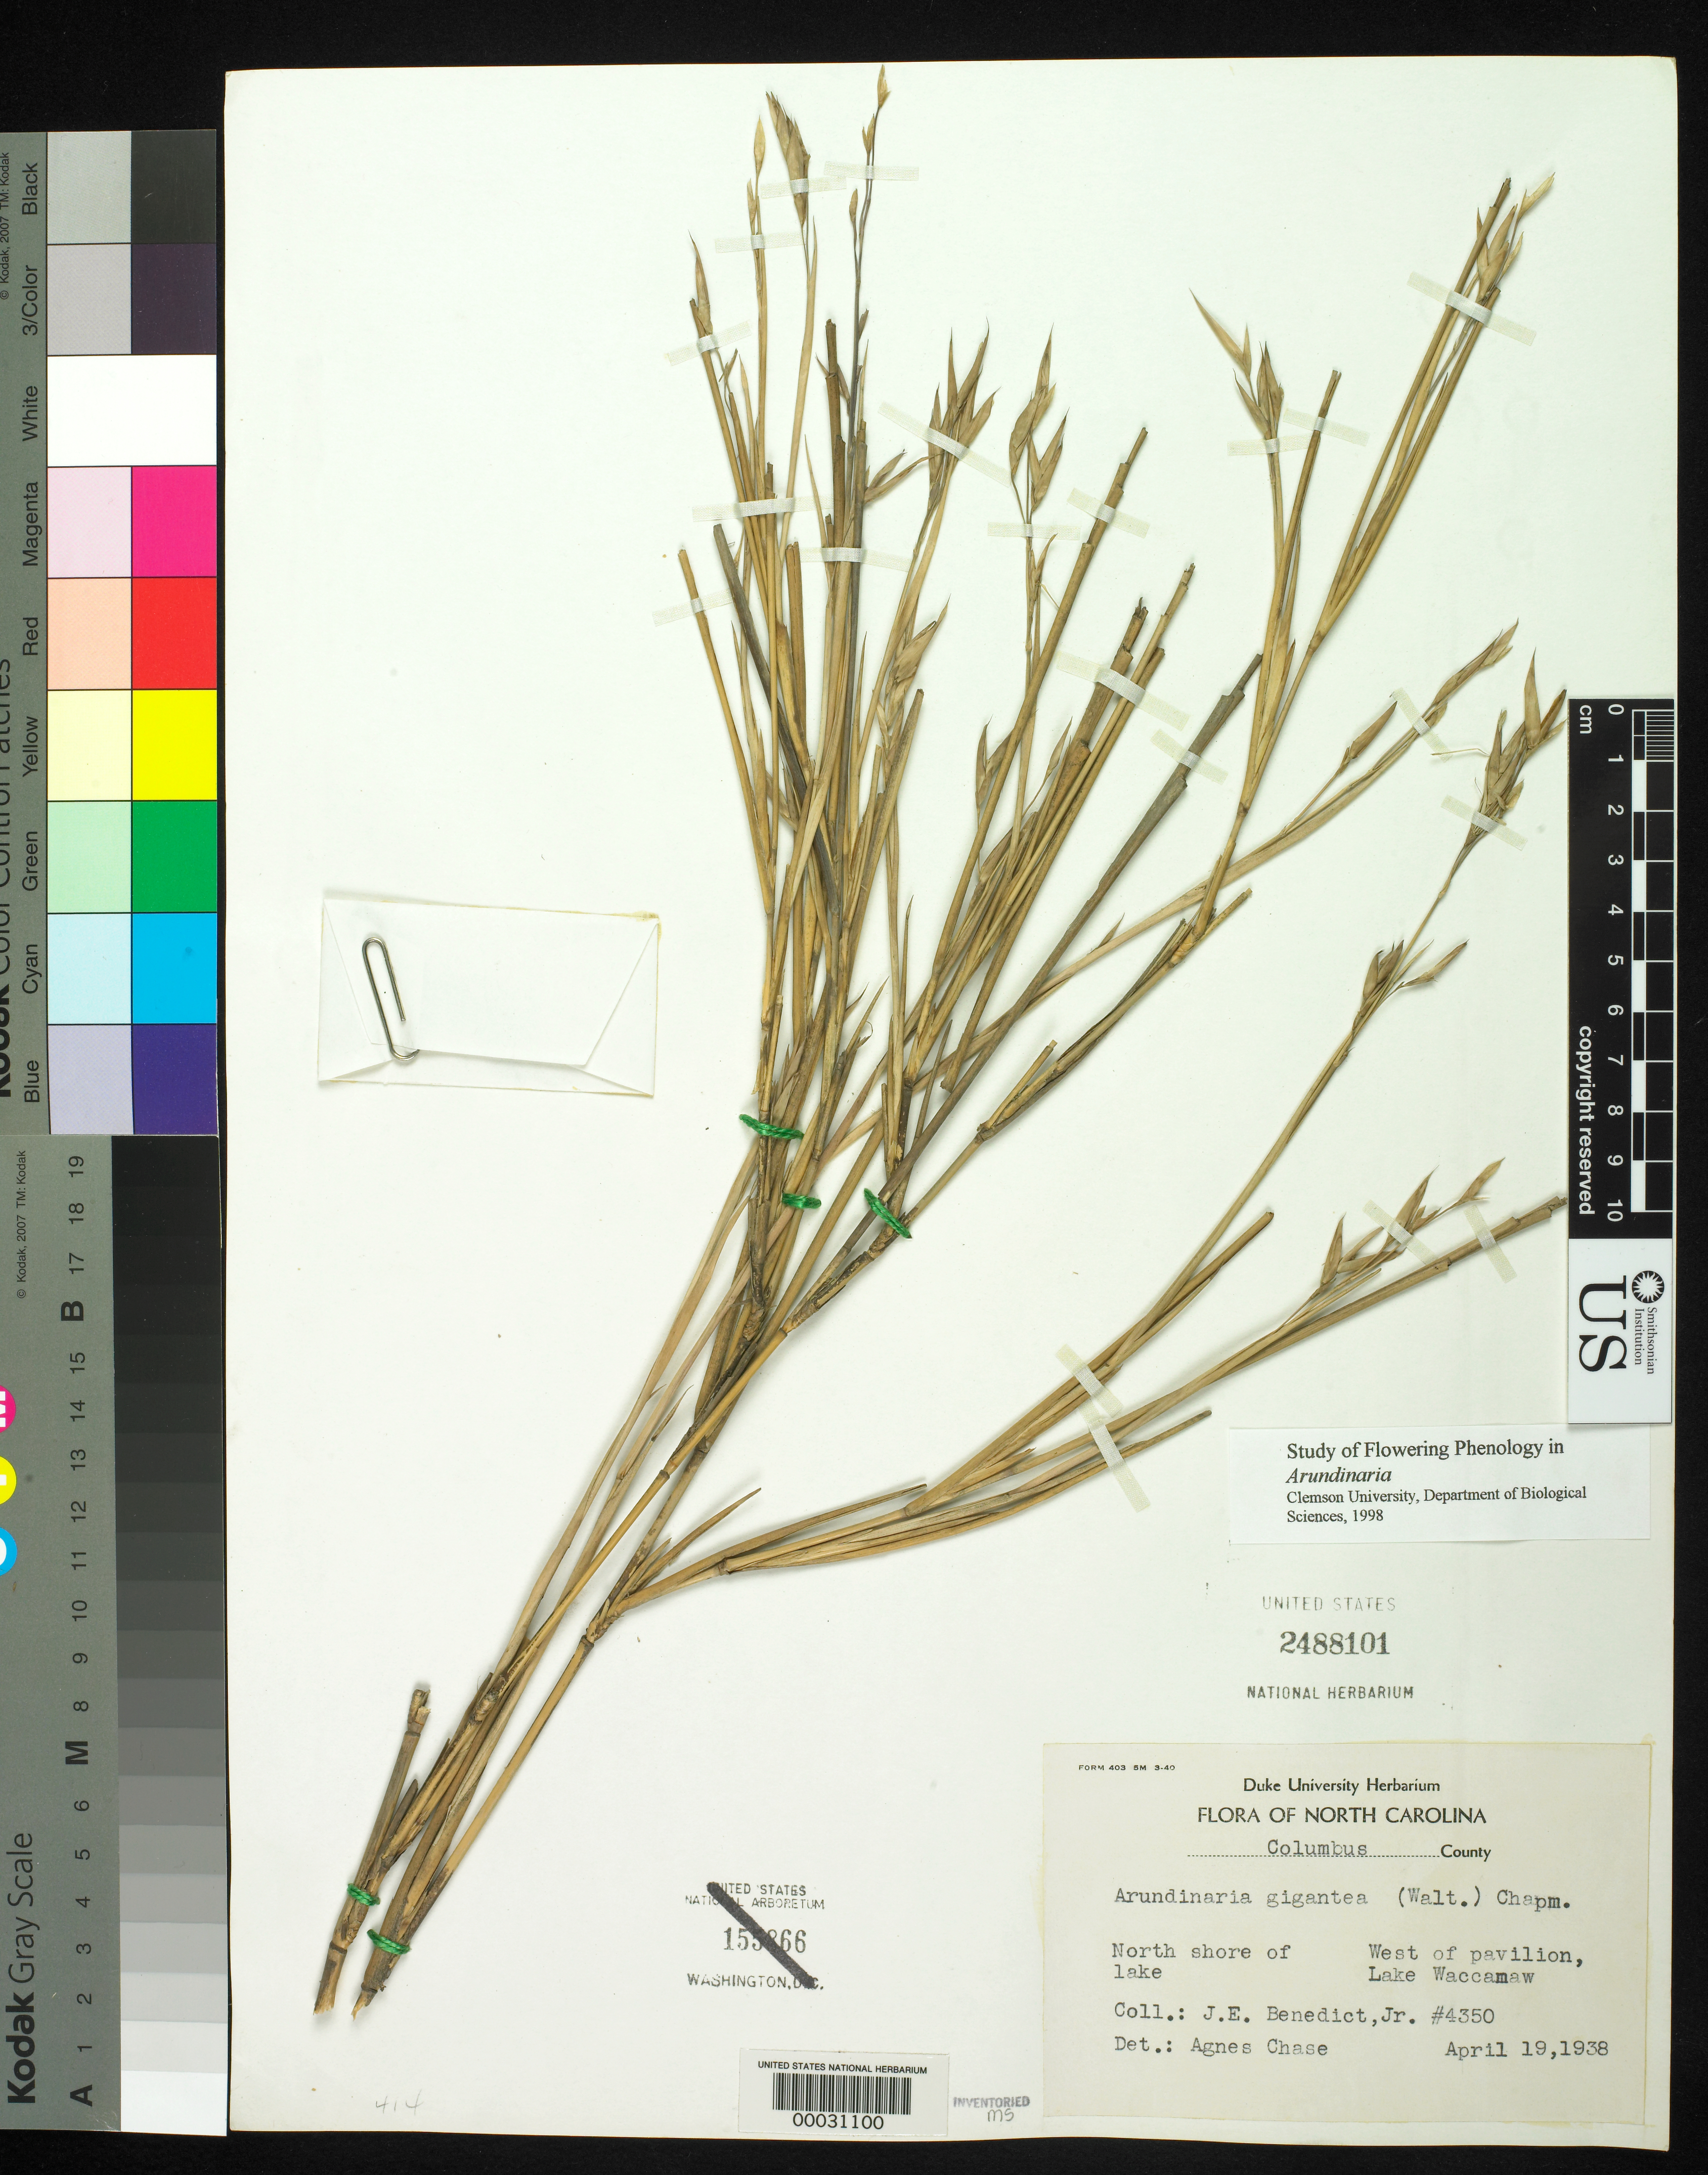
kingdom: Plantae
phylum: Tracheophyta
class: Liliopsida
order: Poales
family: Poaceae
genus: Arundinaria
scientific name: Arundinaria tecta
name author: (Walter) Muhl.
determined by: Poaceae Reorganization Project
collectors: J. E. Benedict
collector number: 4350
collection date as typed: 19 Apr 1938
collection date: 1938-04-19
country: United States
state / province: North Carolina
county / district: Columbus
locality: Lake waccamaw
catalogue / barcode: US 2488101